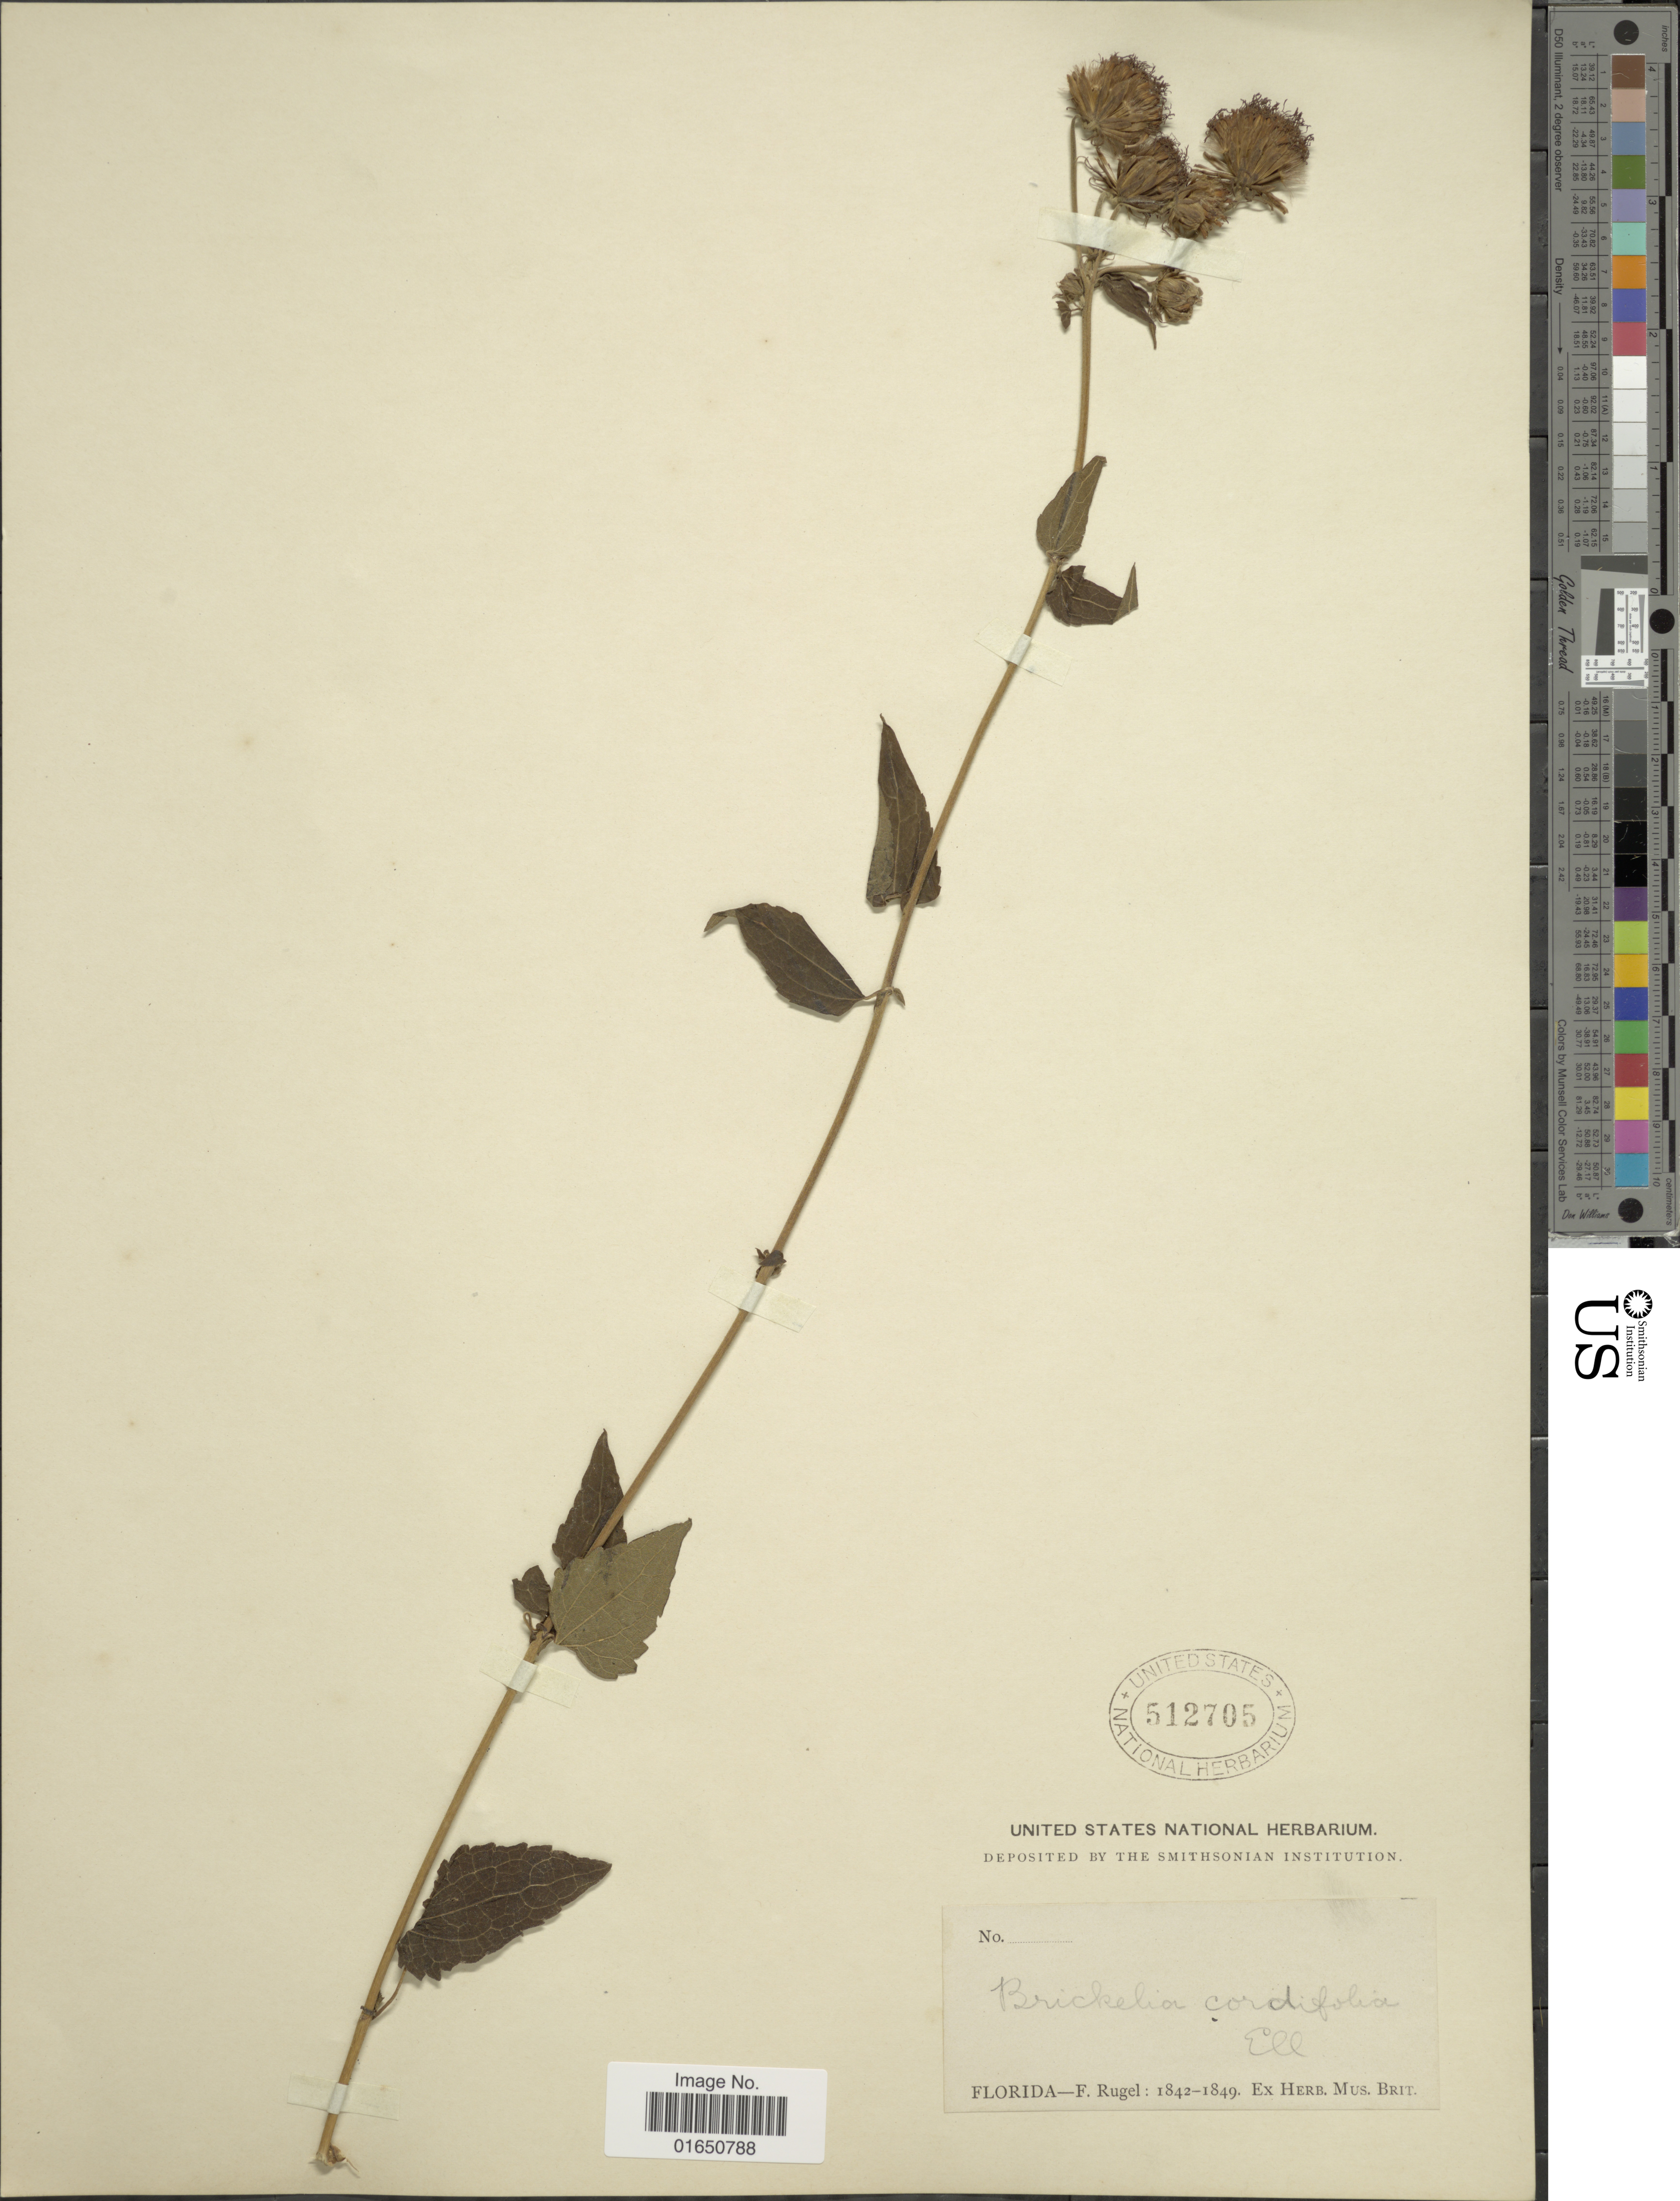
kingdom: Plantae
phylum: Tracheophyta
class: Magnoliopsida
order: Asterales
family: Asteraceae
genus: Brickellia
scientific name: Brickellia coridifolia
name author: (DC.) B.L. Rob.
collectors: F. Rugel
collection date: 1842/1849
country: United States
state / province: Florida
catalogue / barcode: US 512705